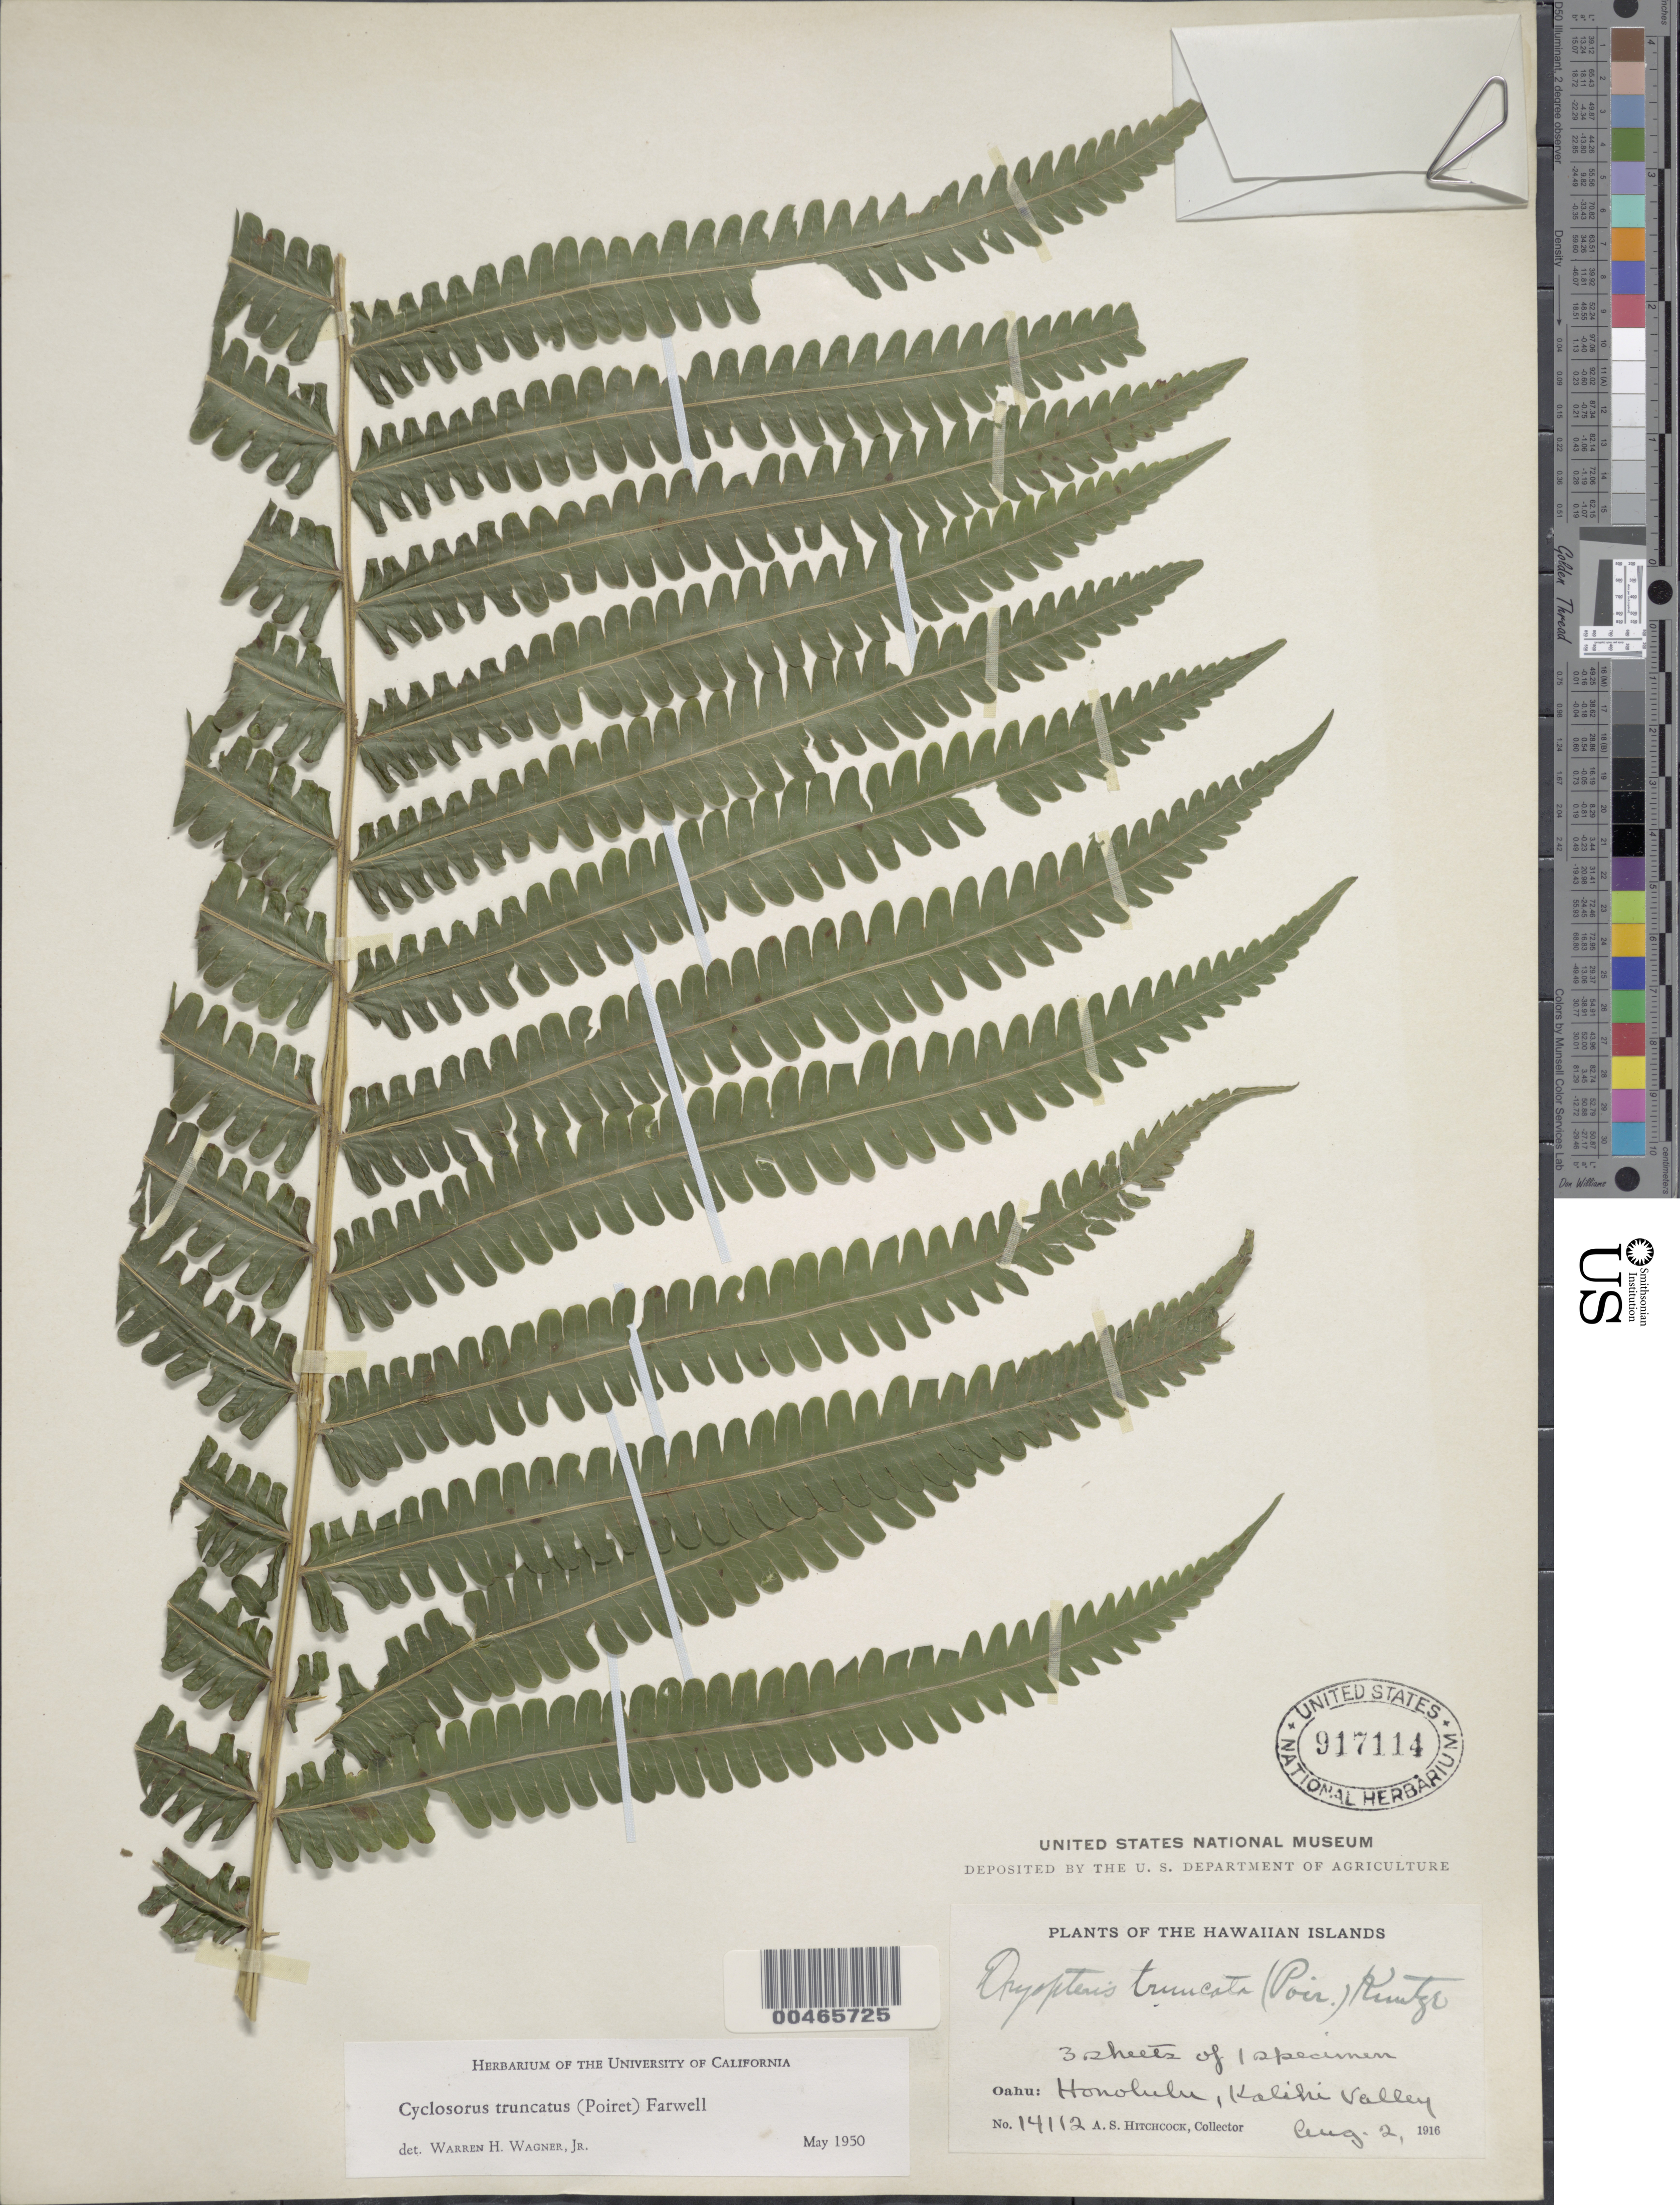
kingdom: Plantae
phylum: Tracheophyta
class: Polypodiopsida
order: Polypodiales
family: Thelypteridaceae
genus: Pneumatopteris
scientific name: Pneumatopteris truncata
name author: (Poir.) Holttum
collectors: A. S. Hitchcock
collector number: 14112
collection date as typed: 2 Aug 1916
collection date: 1916-08-02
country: United States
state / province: Hawaii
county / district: Honolulu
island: Oahu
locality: Honolulu, Kalihi Valley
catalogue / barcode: US 917114